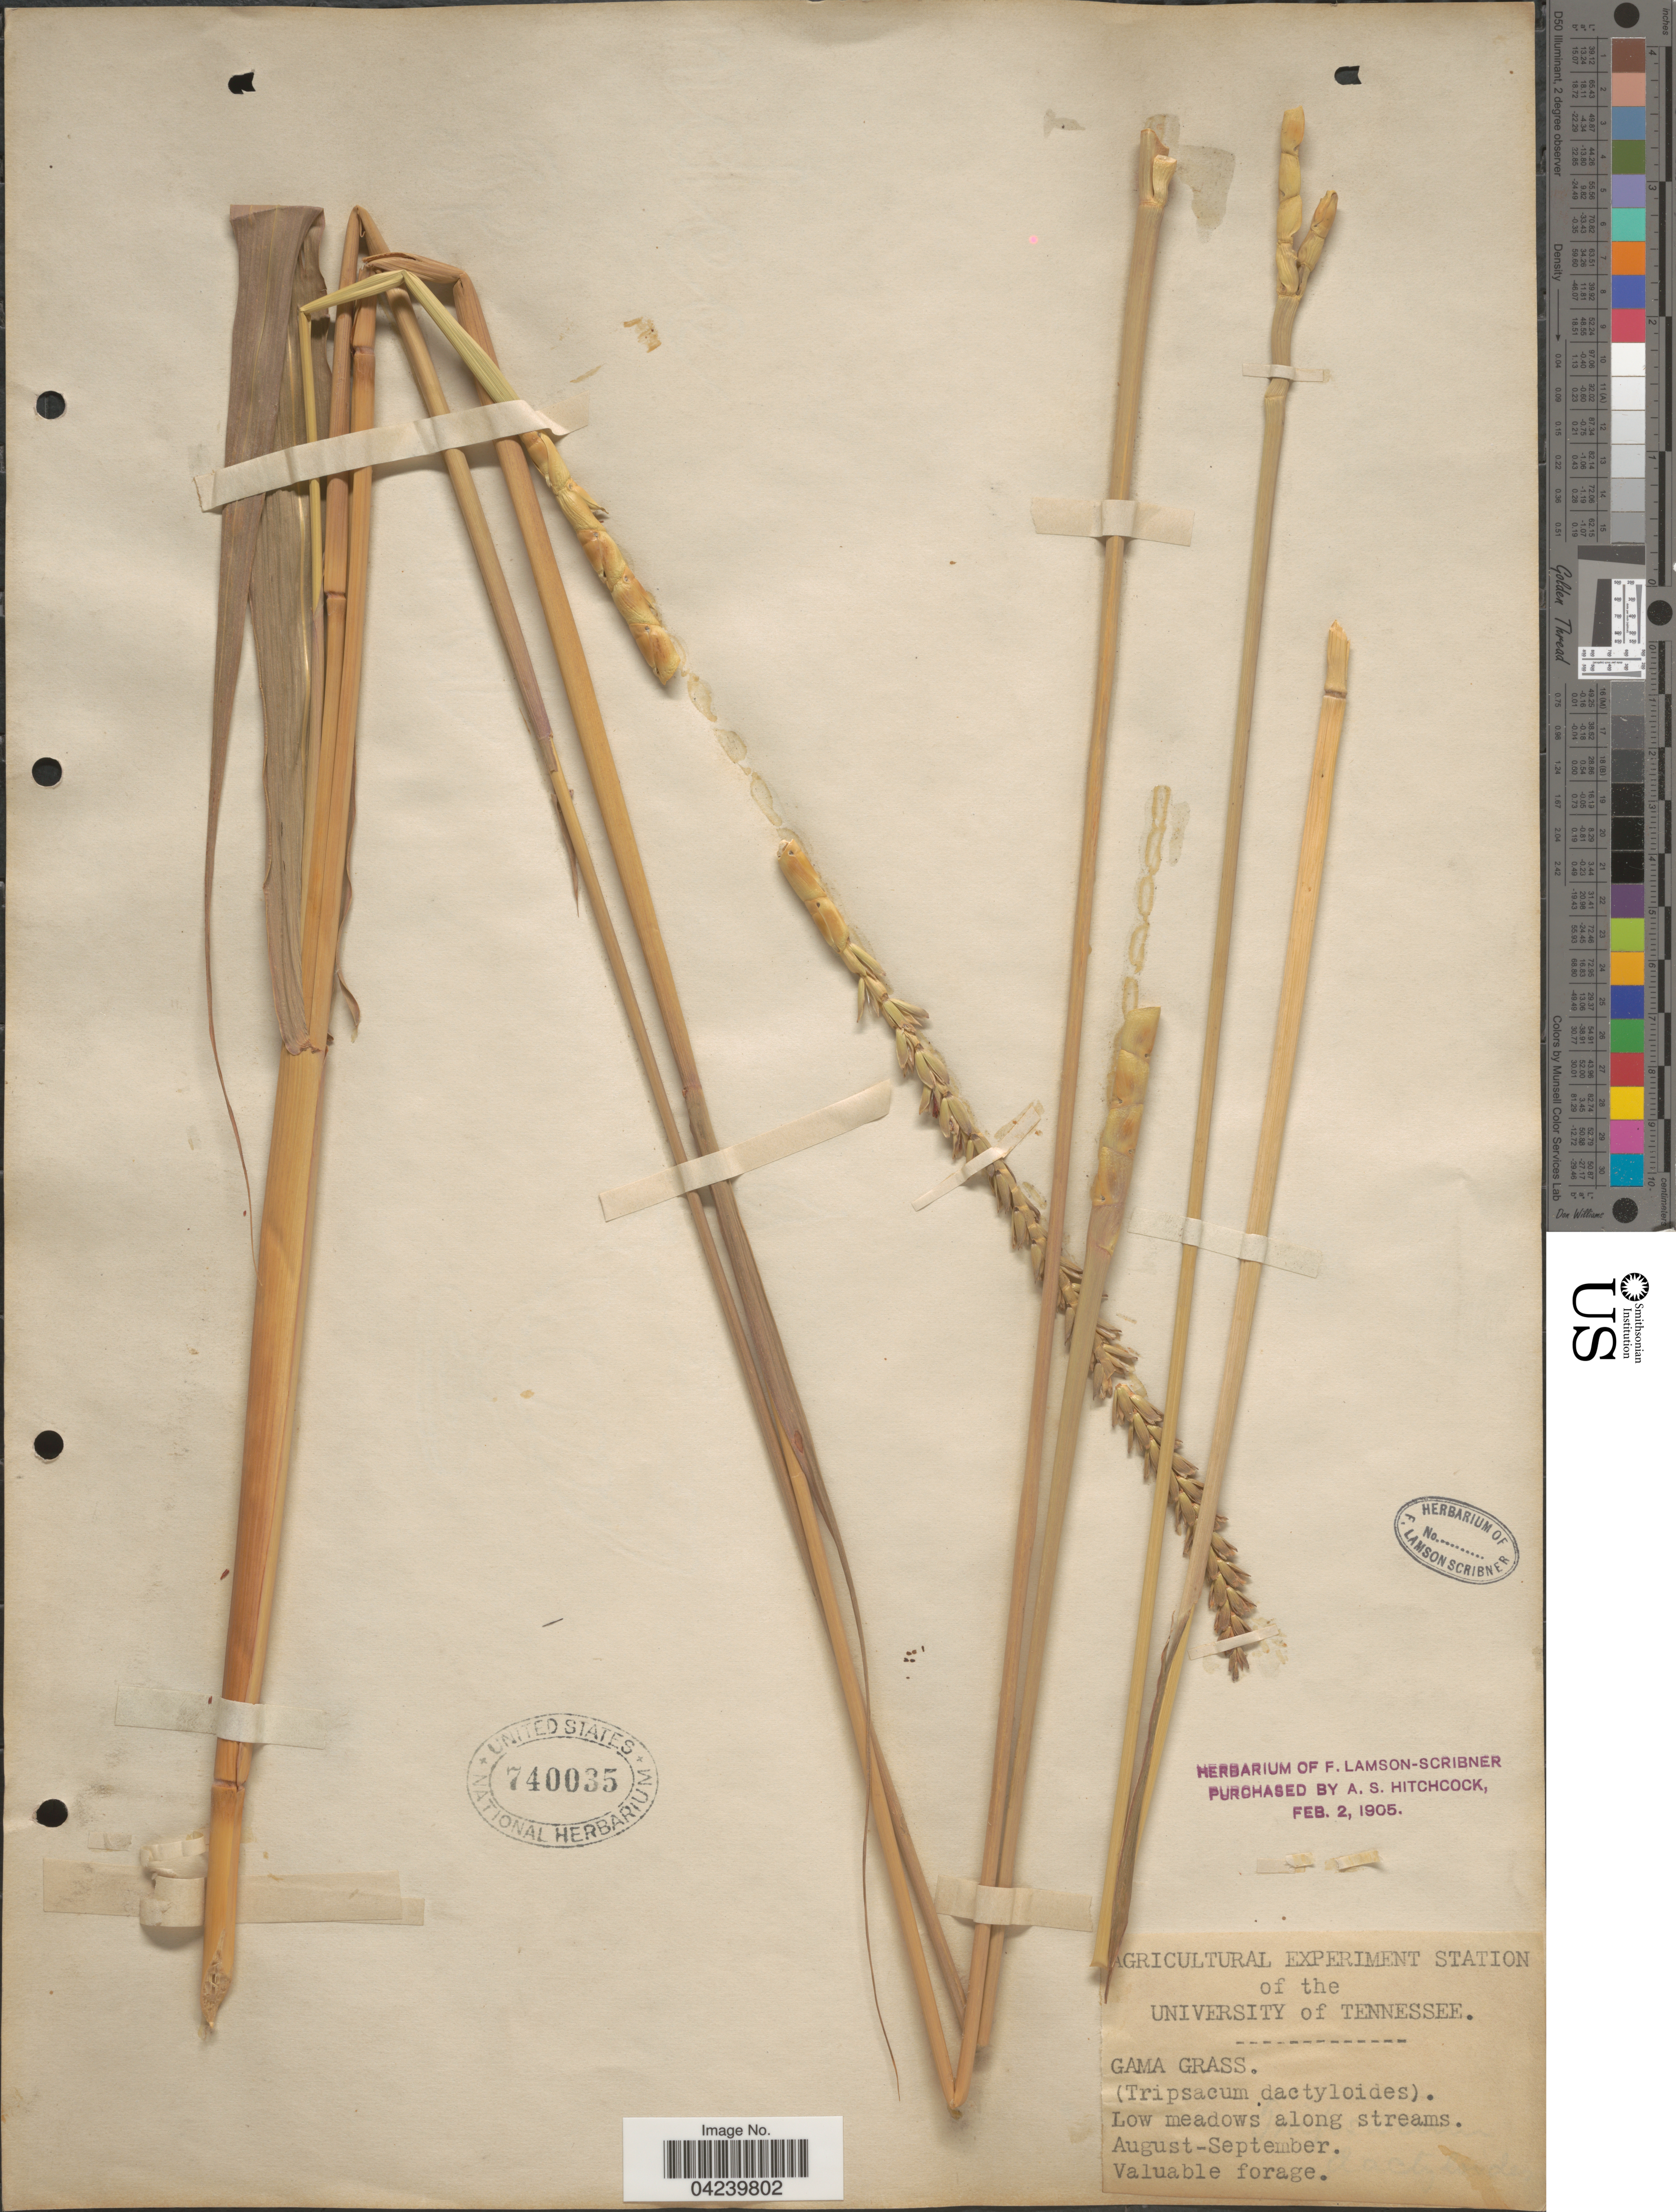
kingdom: Plantae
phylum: Tracheophyta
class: Liliopsida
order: Poales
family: Poaceae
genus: Tripsacum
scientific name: Tripsacum dactyloides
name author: (L.) L.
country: United States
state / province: Tennessee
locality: Low meadows along streams.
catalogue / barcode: US 740035